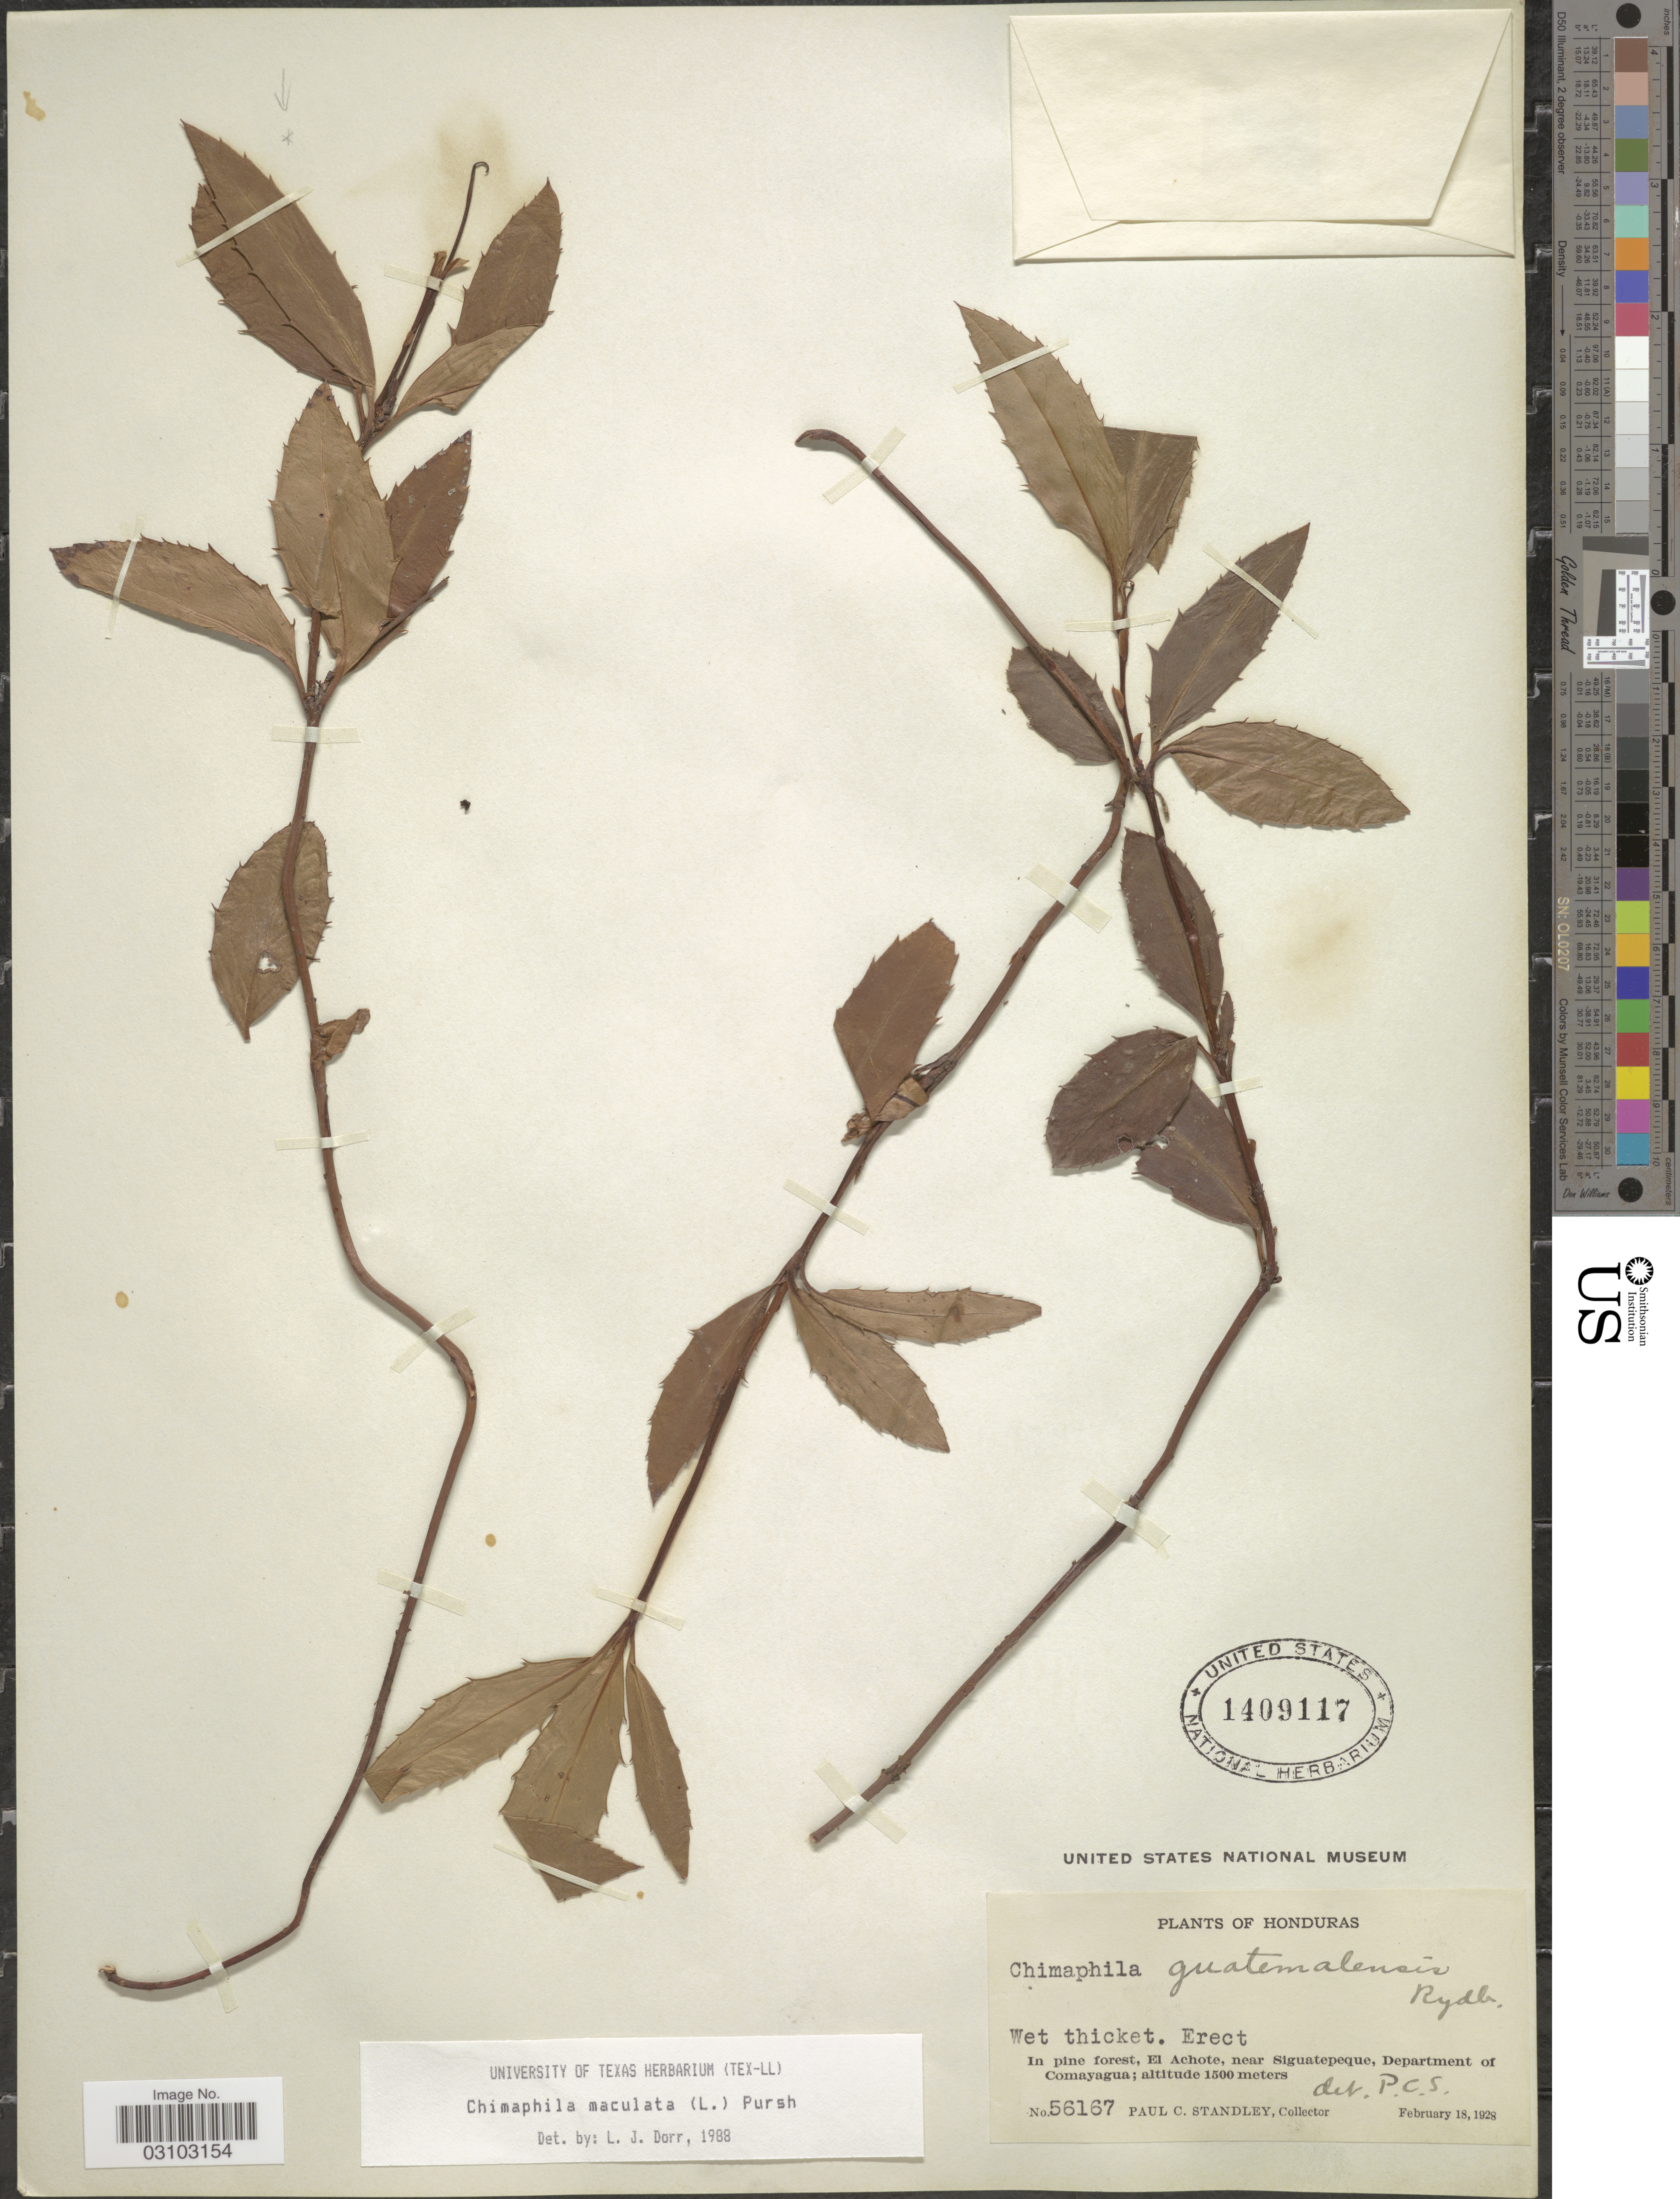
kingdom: Plantae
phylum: Tracheophyta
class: Magnoliopsida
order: Ericales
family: Ericaceae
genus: Chimaphila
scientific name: Chimaphila maculata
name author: (L.) Pursh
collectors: P. C. Standley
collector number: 56167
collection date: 1928-02-18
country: Honduras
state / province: Comayagua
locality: In pine forest, El Achote, near Siguatepeque, Department of Comayagua.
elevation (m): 1500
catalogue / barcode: US 1409117